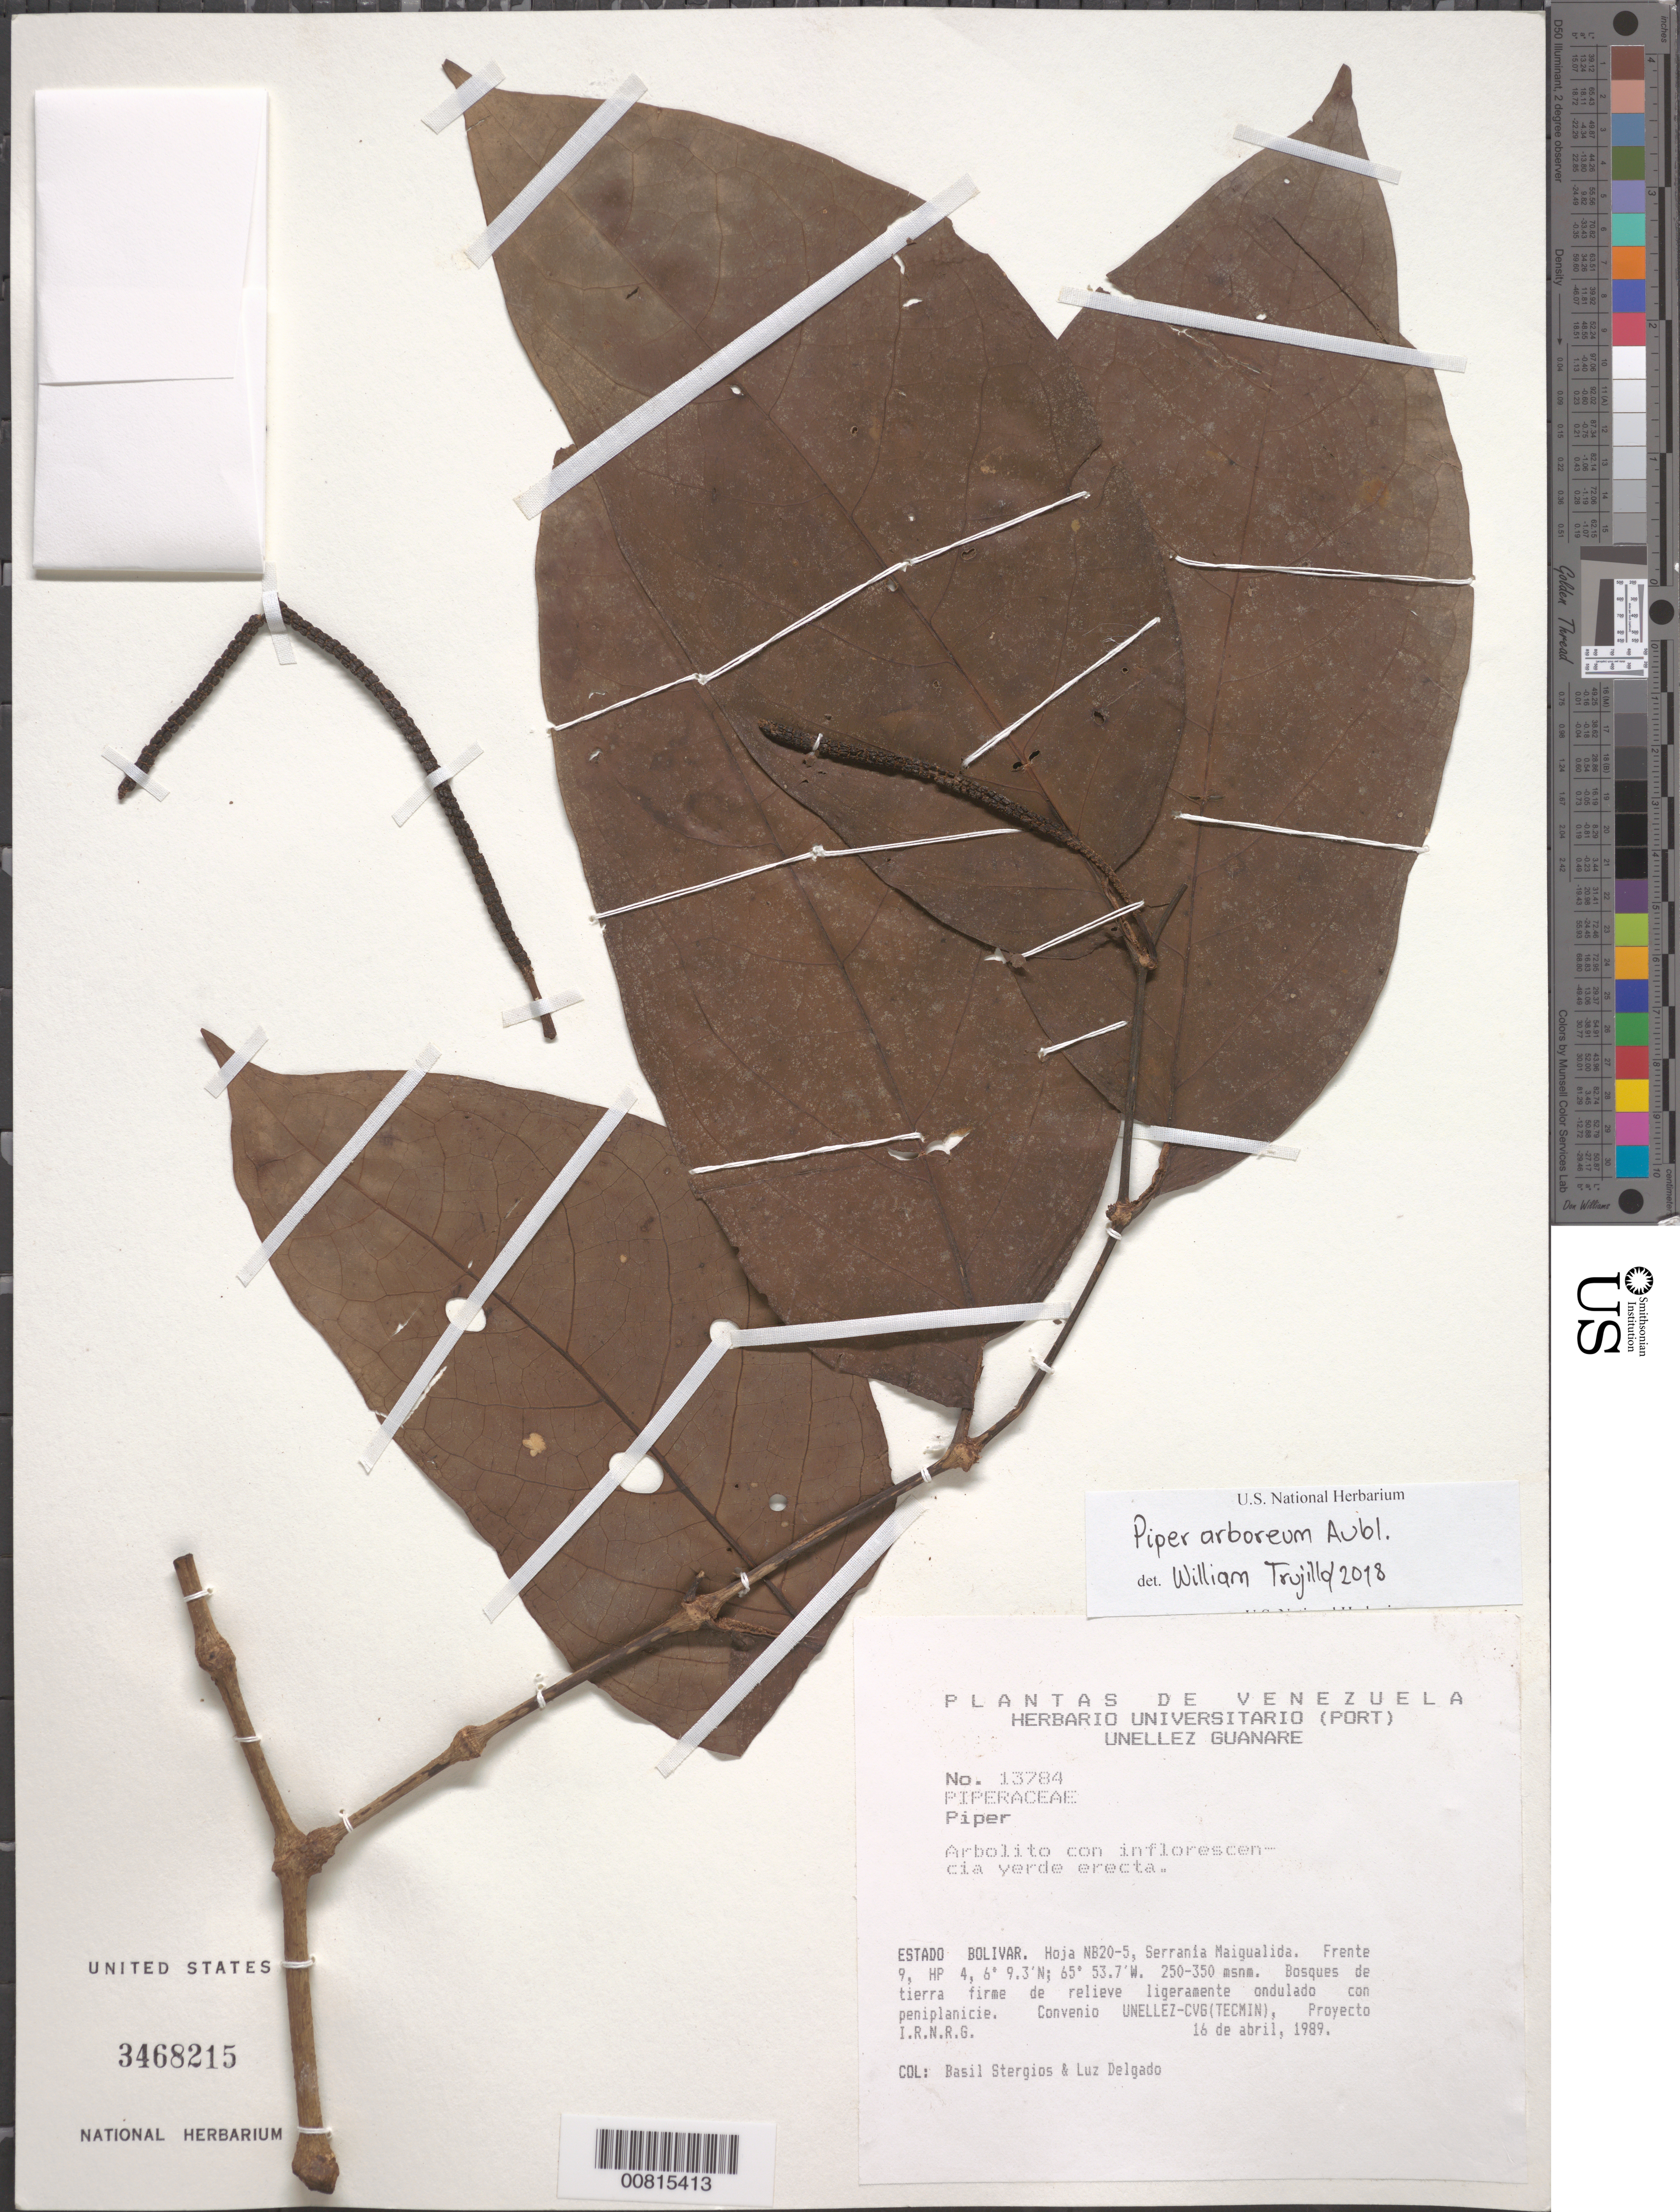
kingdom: Plantae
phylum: Tracheophyta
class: Magnoliopsida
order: Piperales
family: Piperaceae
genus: Piper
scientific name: Piper arboreum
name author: Aubl.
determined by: Trujillo, William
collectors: B. G. Stergios & L. Delgado V.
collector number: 13784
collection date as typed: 16-Apr-89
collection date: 1989-04-16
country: Venezuela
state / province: Bolívar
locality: Serrania Maigualida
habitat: Bosque de tierra firme de relieve ligeramente ondulado con peniplanicie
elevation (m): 250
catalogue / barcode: US 3468215